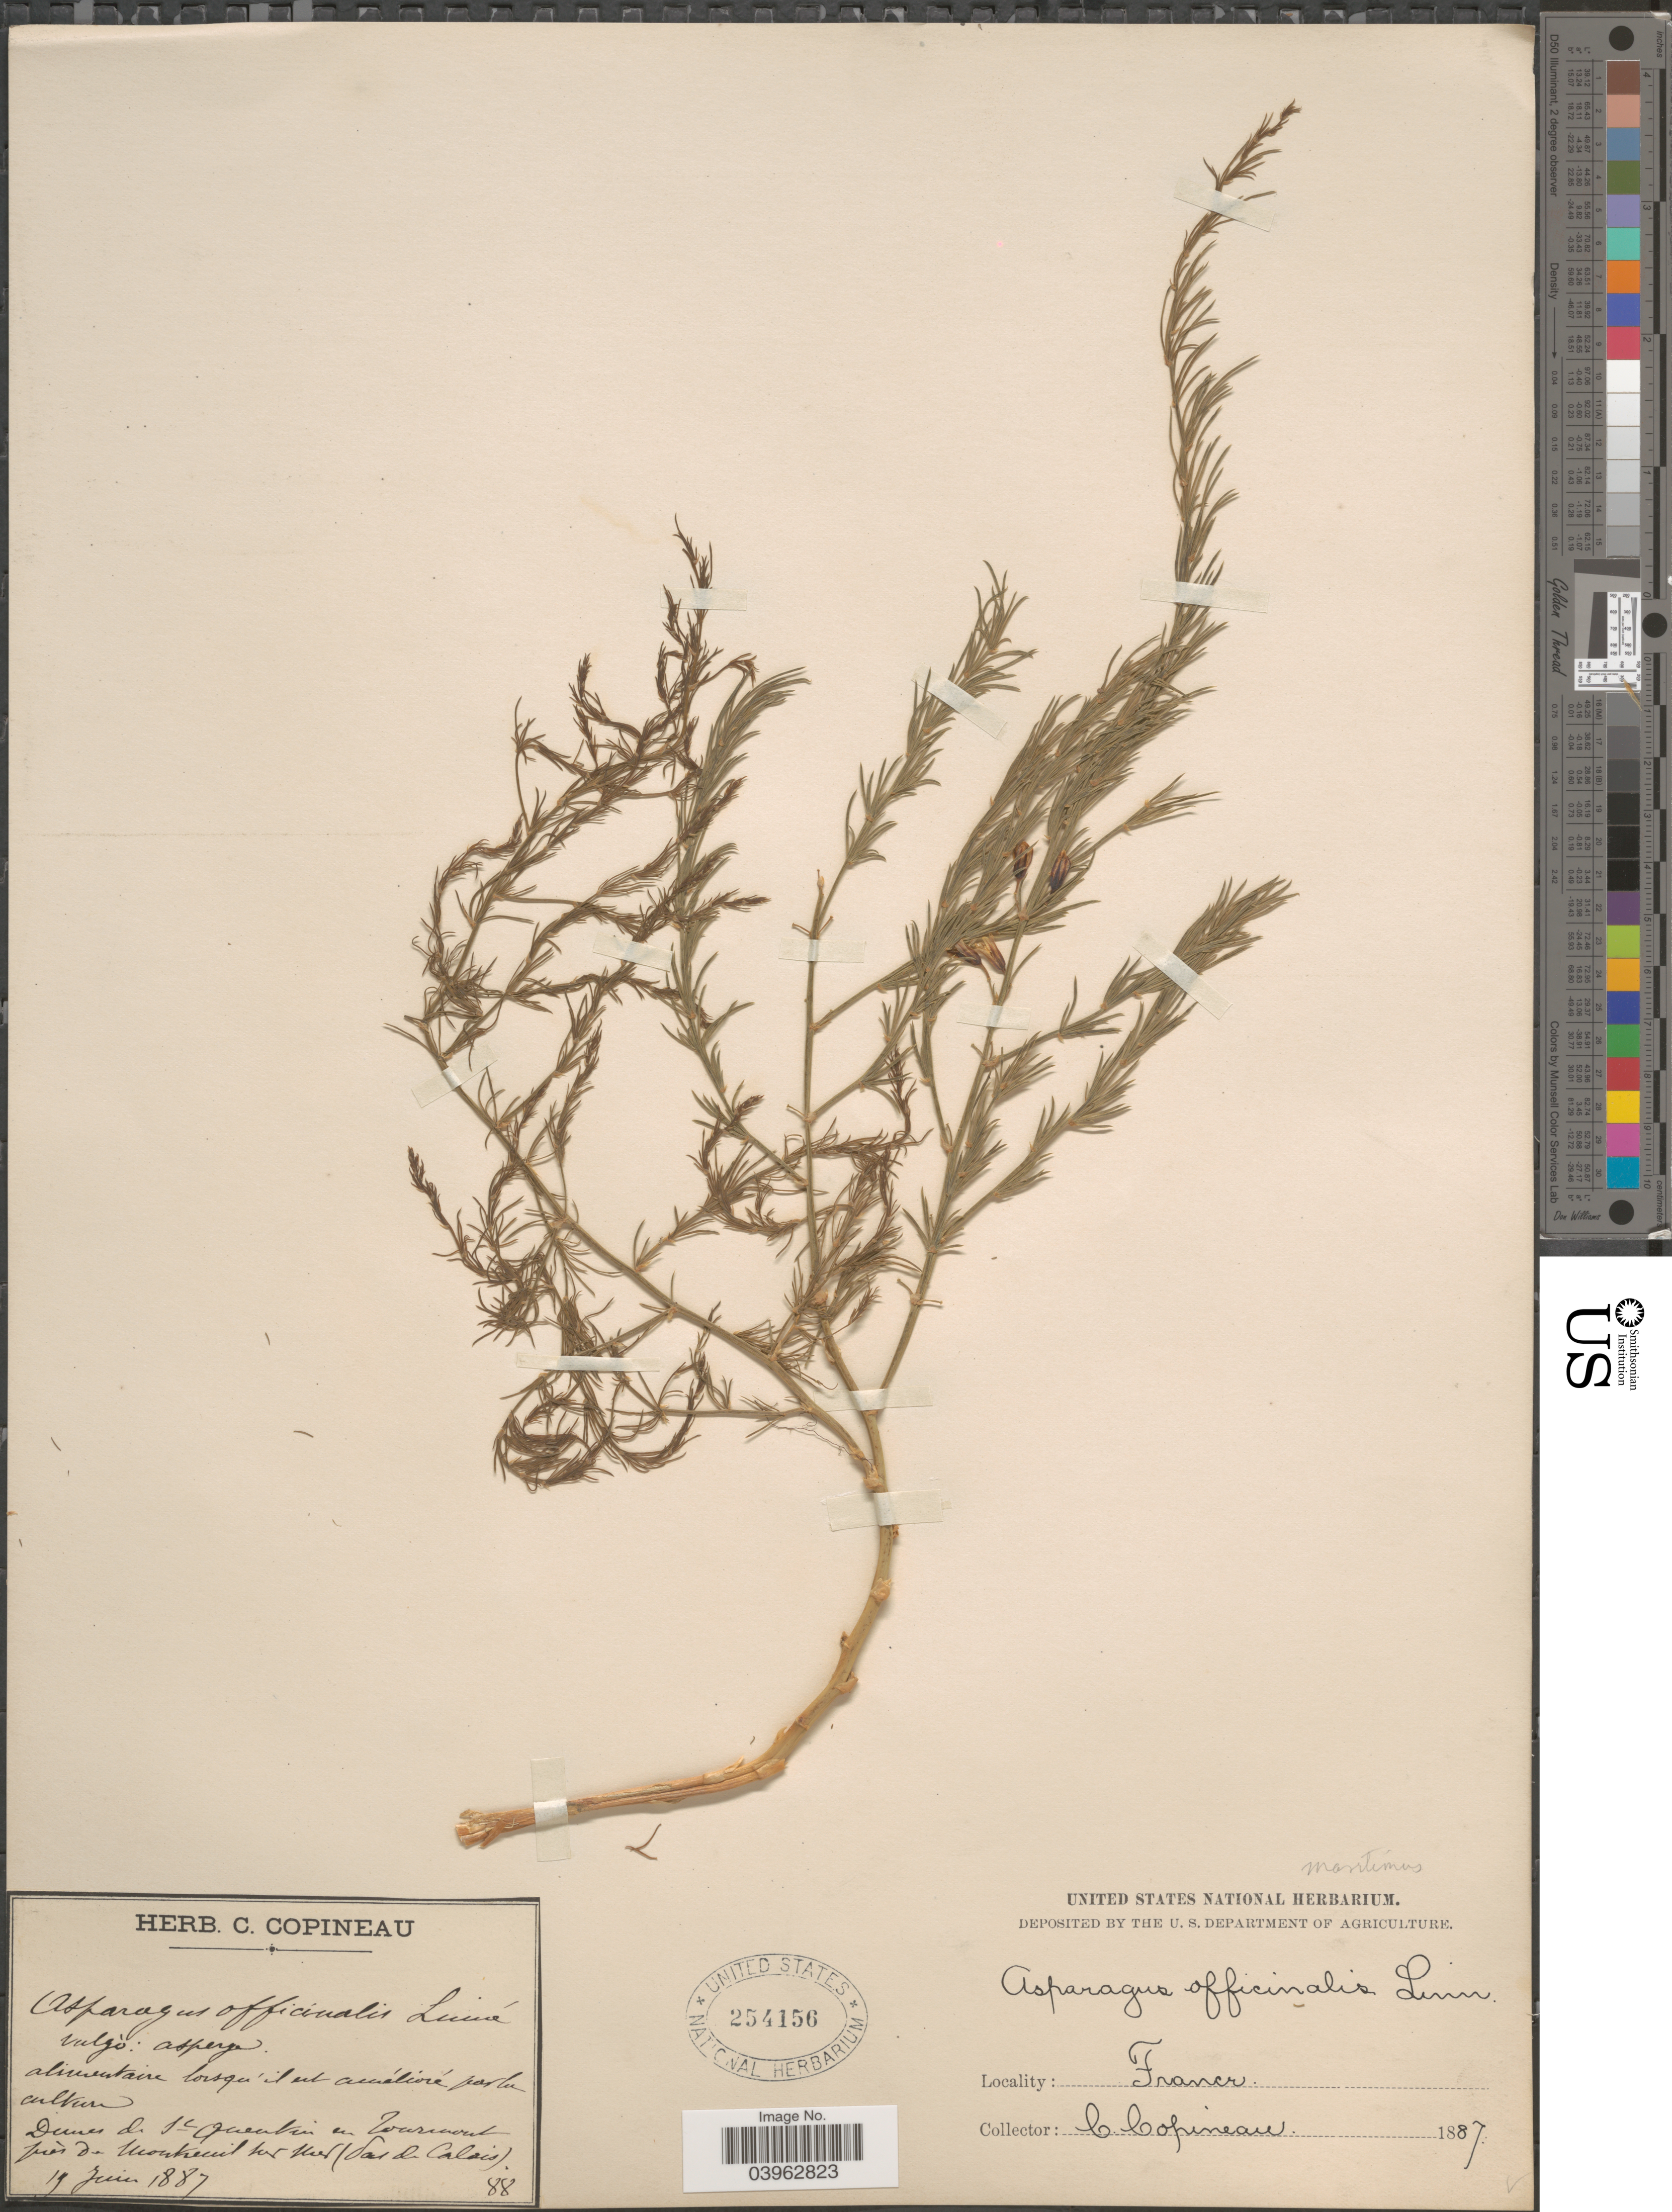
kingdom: Plantae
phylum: Tracheophyta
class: Liliopsida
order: Asparagales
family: Asparagaceae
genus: Asparagus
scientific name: Asparagus maritimus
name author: (L.) Mill.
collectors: C. Copineau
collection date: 1887-06-19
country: France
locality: Dunes d. St. Quentin en Zoarwaut prés de Montreuil sur Mer (Pas de Calais).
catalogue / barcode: US 254156